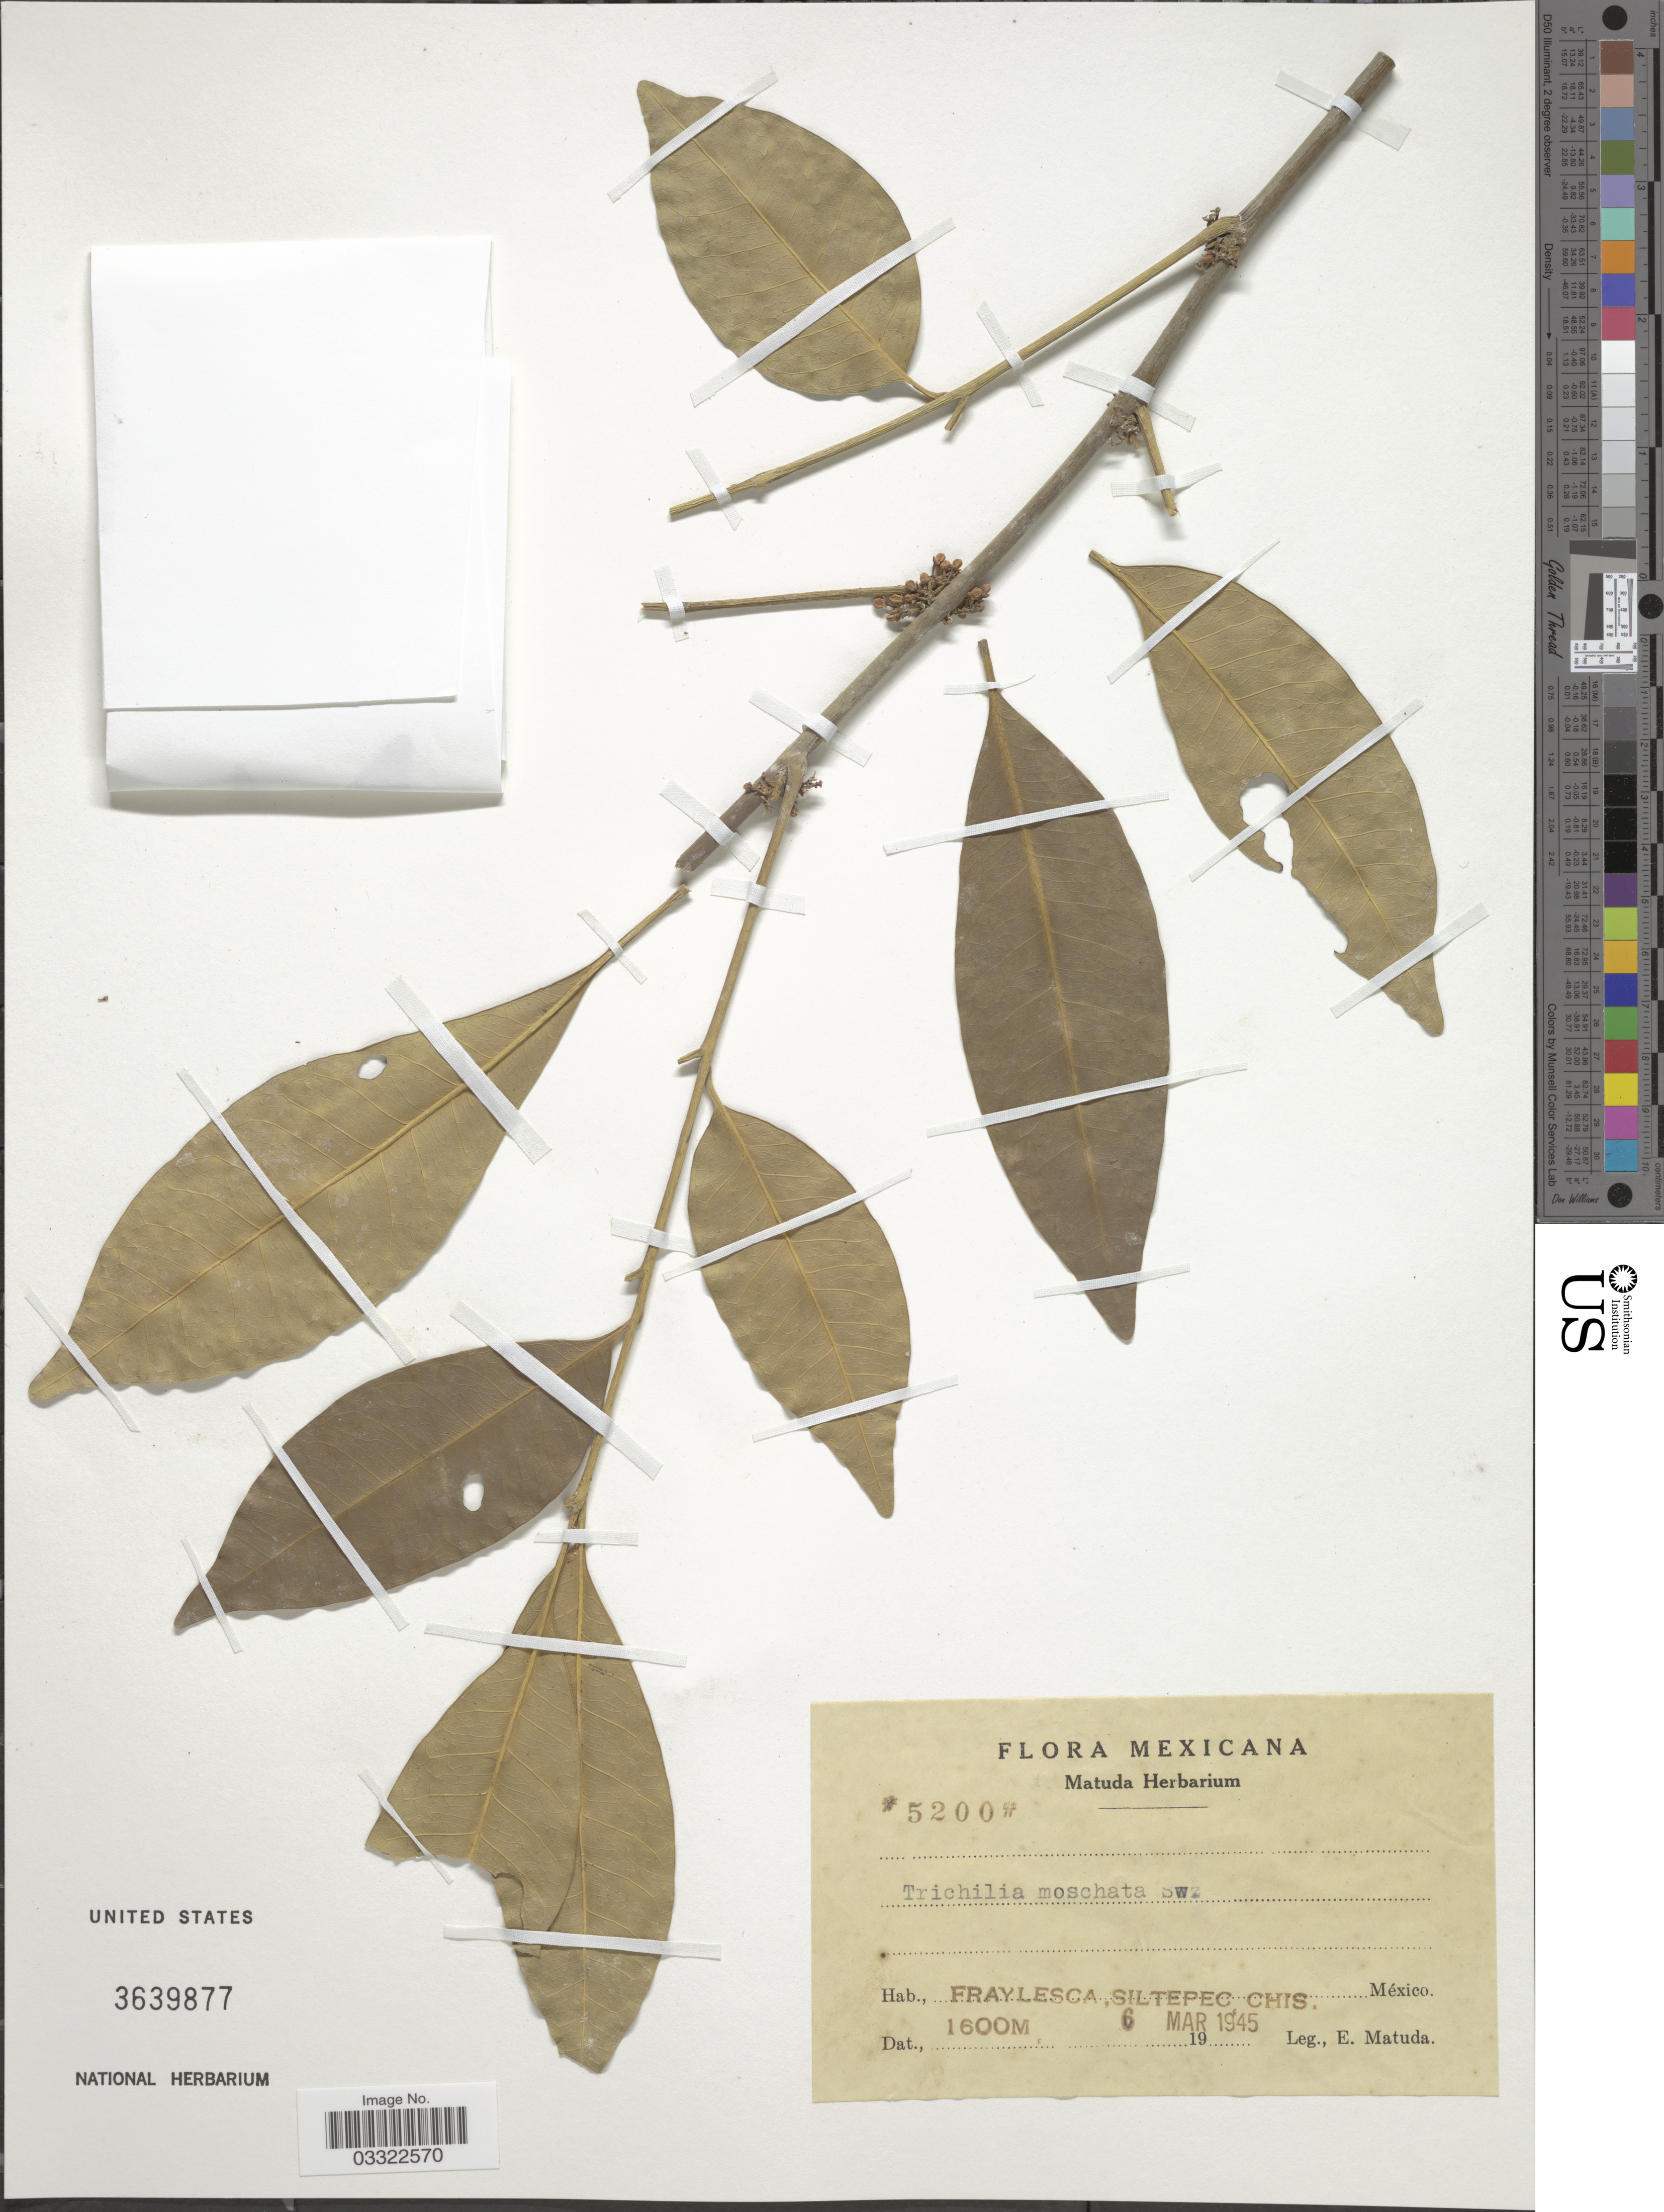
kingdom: Plantae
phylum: Tracheophyta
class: Magnoliopsida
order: Sapindales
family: Meliaceae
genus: Trichilia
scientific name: Trichilia moschata subsp. moschata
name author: Sw.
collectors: E. Matuda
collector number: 5200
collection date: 1945-03-06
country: Mexico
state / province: Chiapas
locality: Fraylesca, Siltepec.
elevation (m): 1600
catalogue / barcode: US 3639877